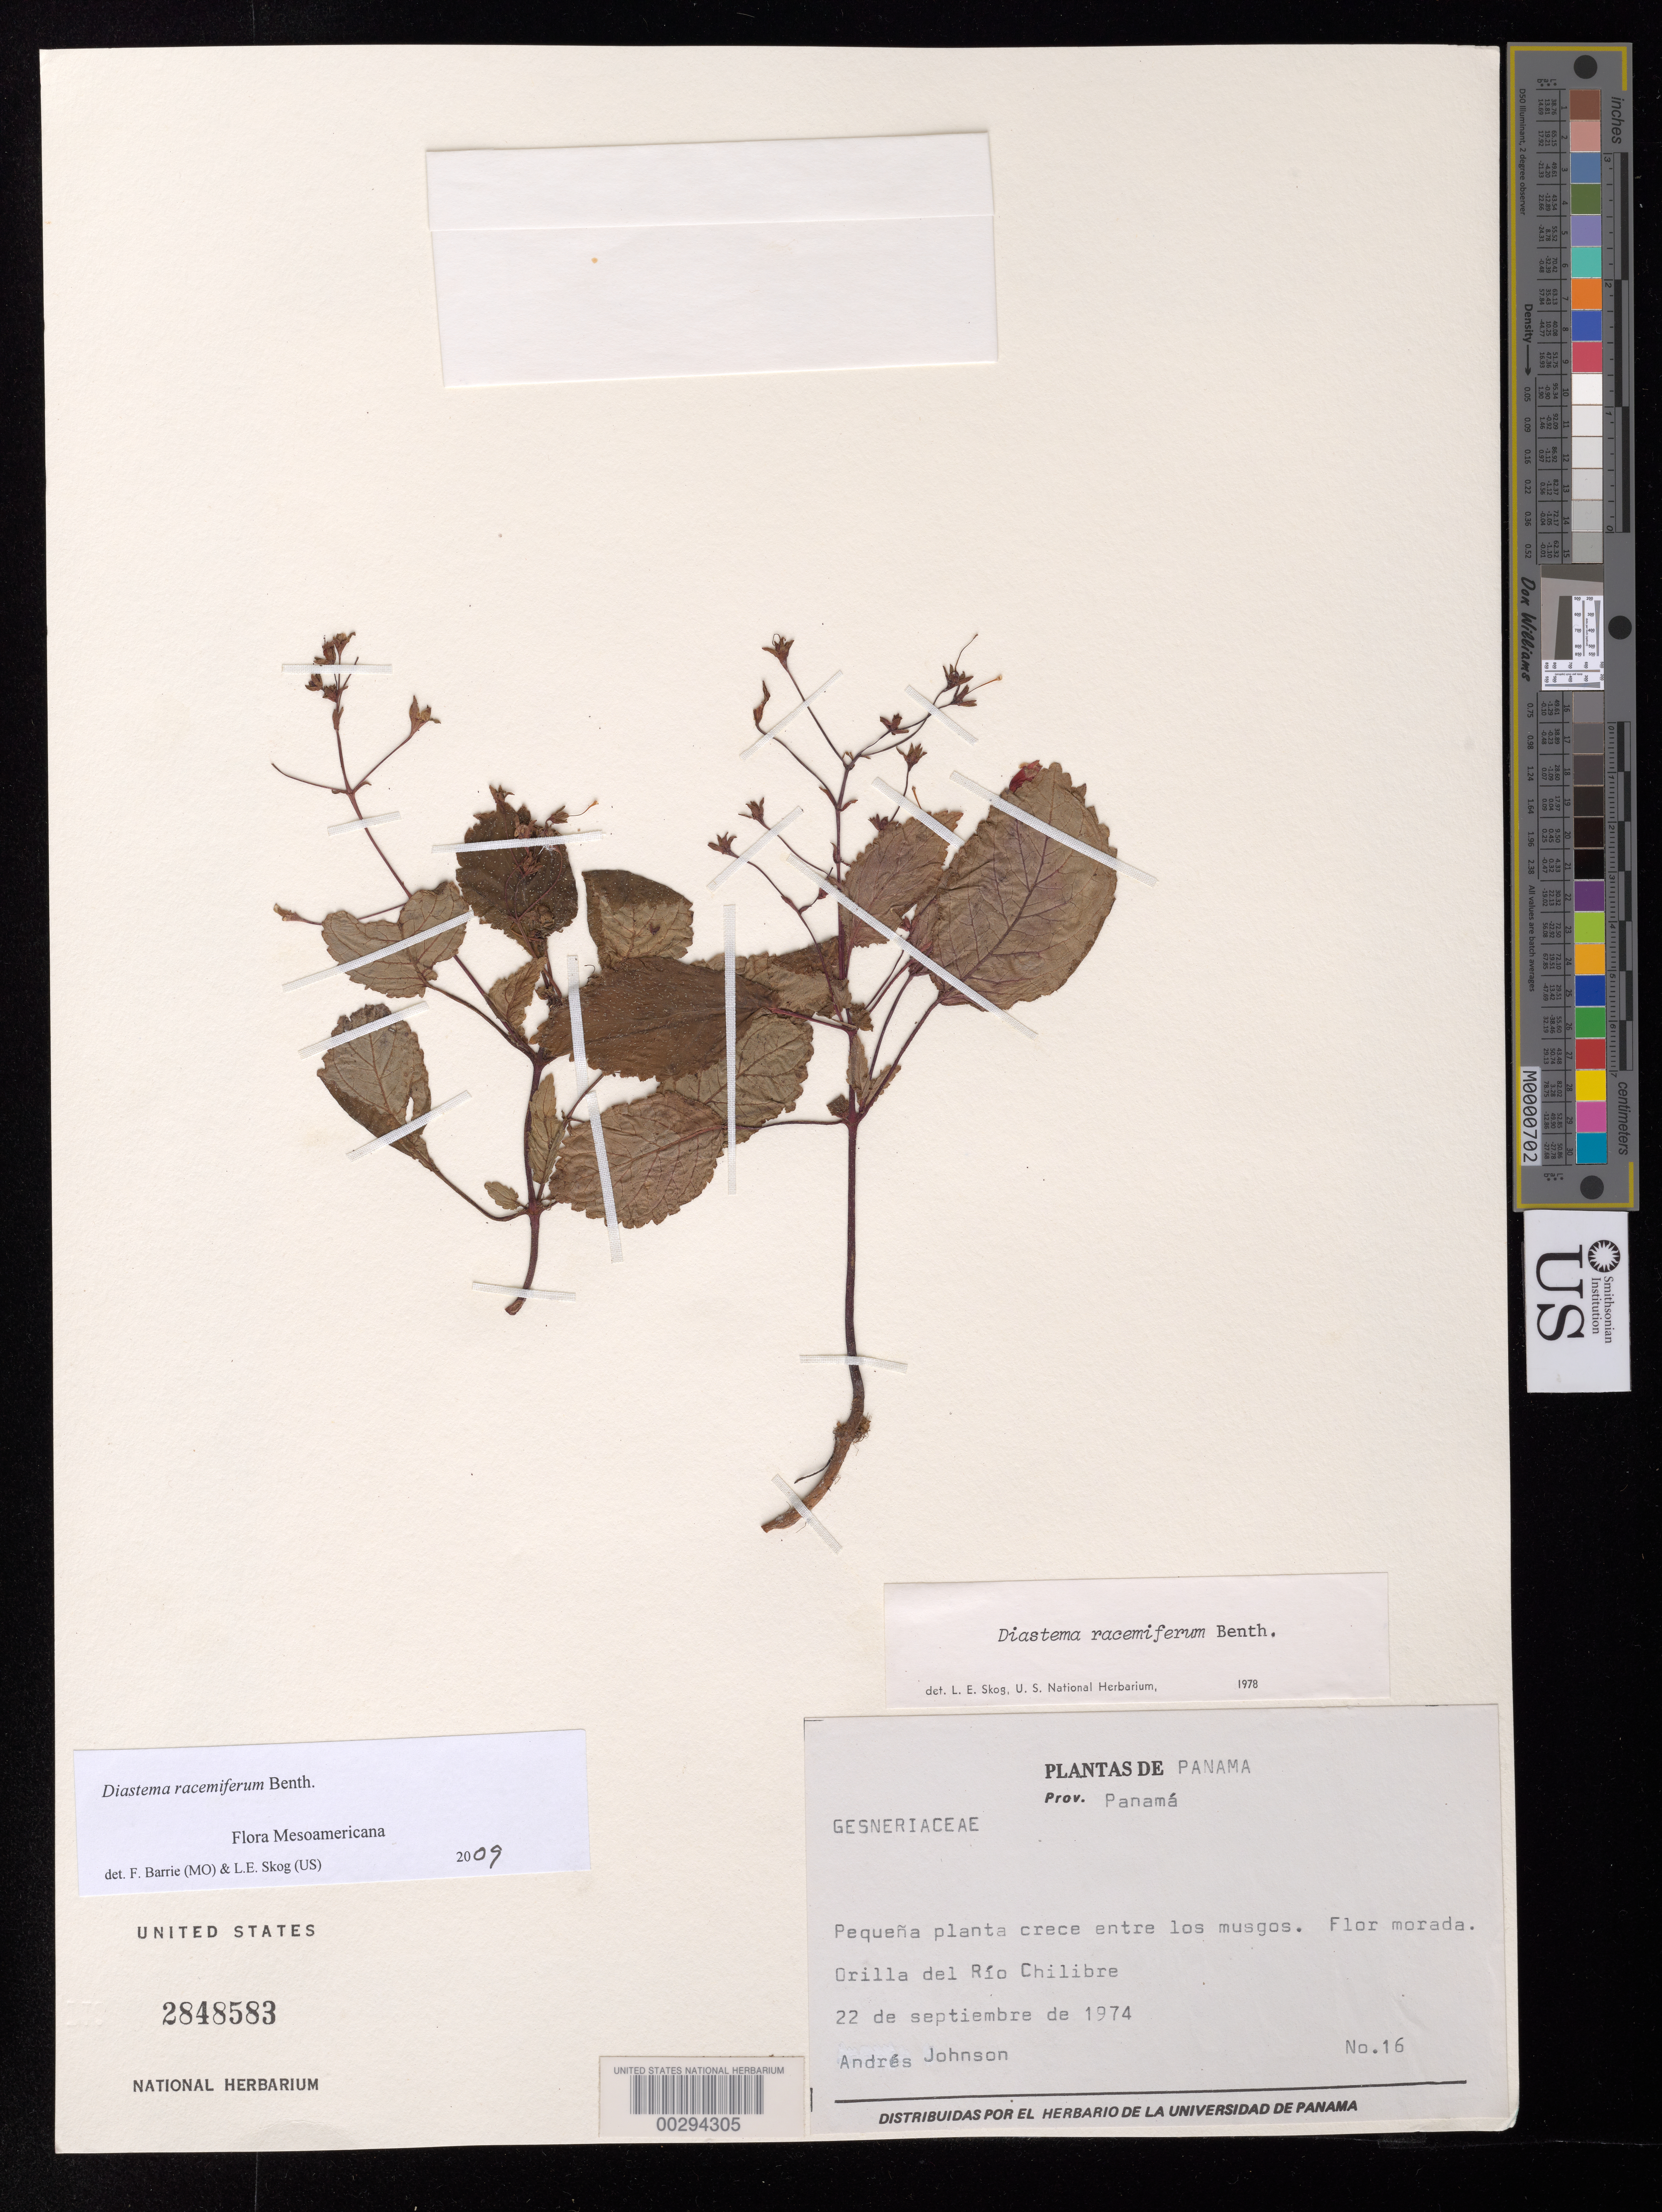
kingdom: Plantae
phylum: Tracheophyta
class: Magnoliopsida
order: Lamiales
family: Gesneriaceae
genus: Diastema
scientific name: Diastema racemiferum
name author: Benth.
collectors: A. Johnson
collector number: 16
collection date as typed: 22 Sep 1974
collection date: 1974-09-22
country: Panama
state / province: Panamá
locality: Bank of Rio Chilibre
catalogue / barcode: US 2848583